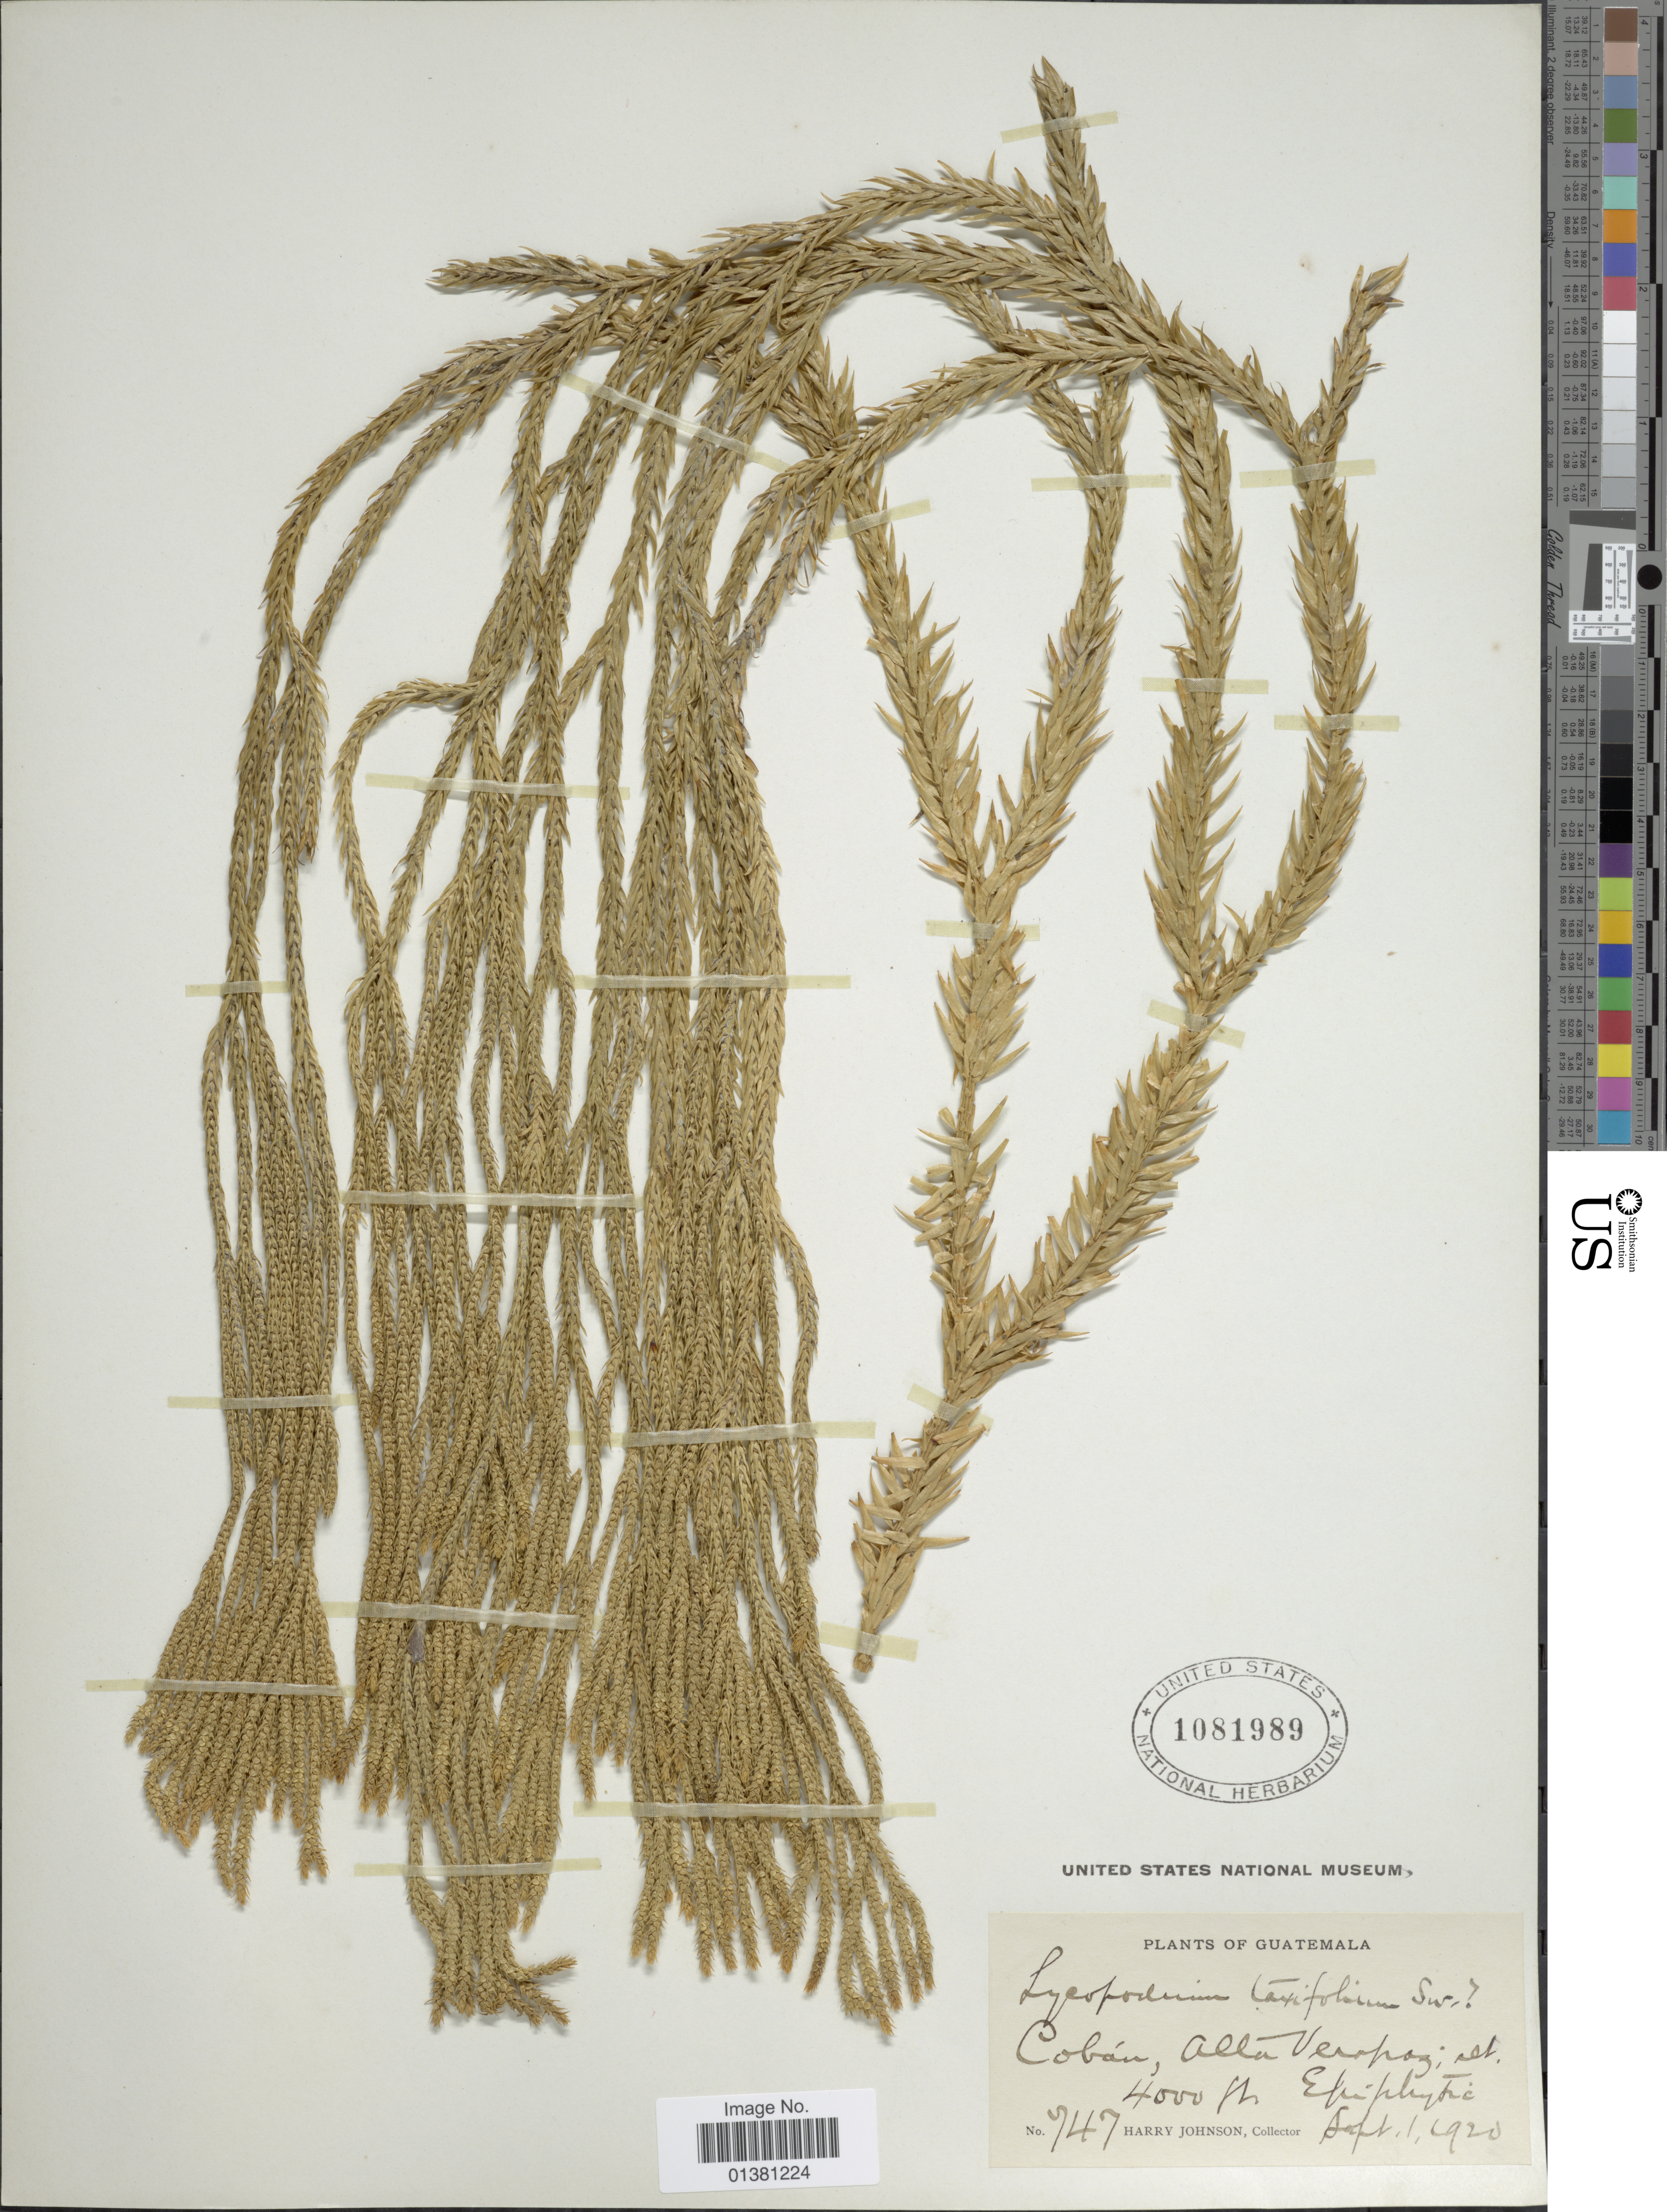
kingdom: Plantae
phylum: Tracheophyta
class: Lycopodiopsida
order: Lycopodiales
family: Lycopodiaceae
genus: Phlegmariurus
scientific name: Phlegmariurus taxifolius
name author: (Sw.) Á. Löve & D. Löve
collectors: H. Johnson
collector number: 747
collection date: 1920-09-01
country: Guatemala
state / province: Alta Verapaz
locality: Cobán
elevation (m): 1219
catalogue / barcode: US 1081989